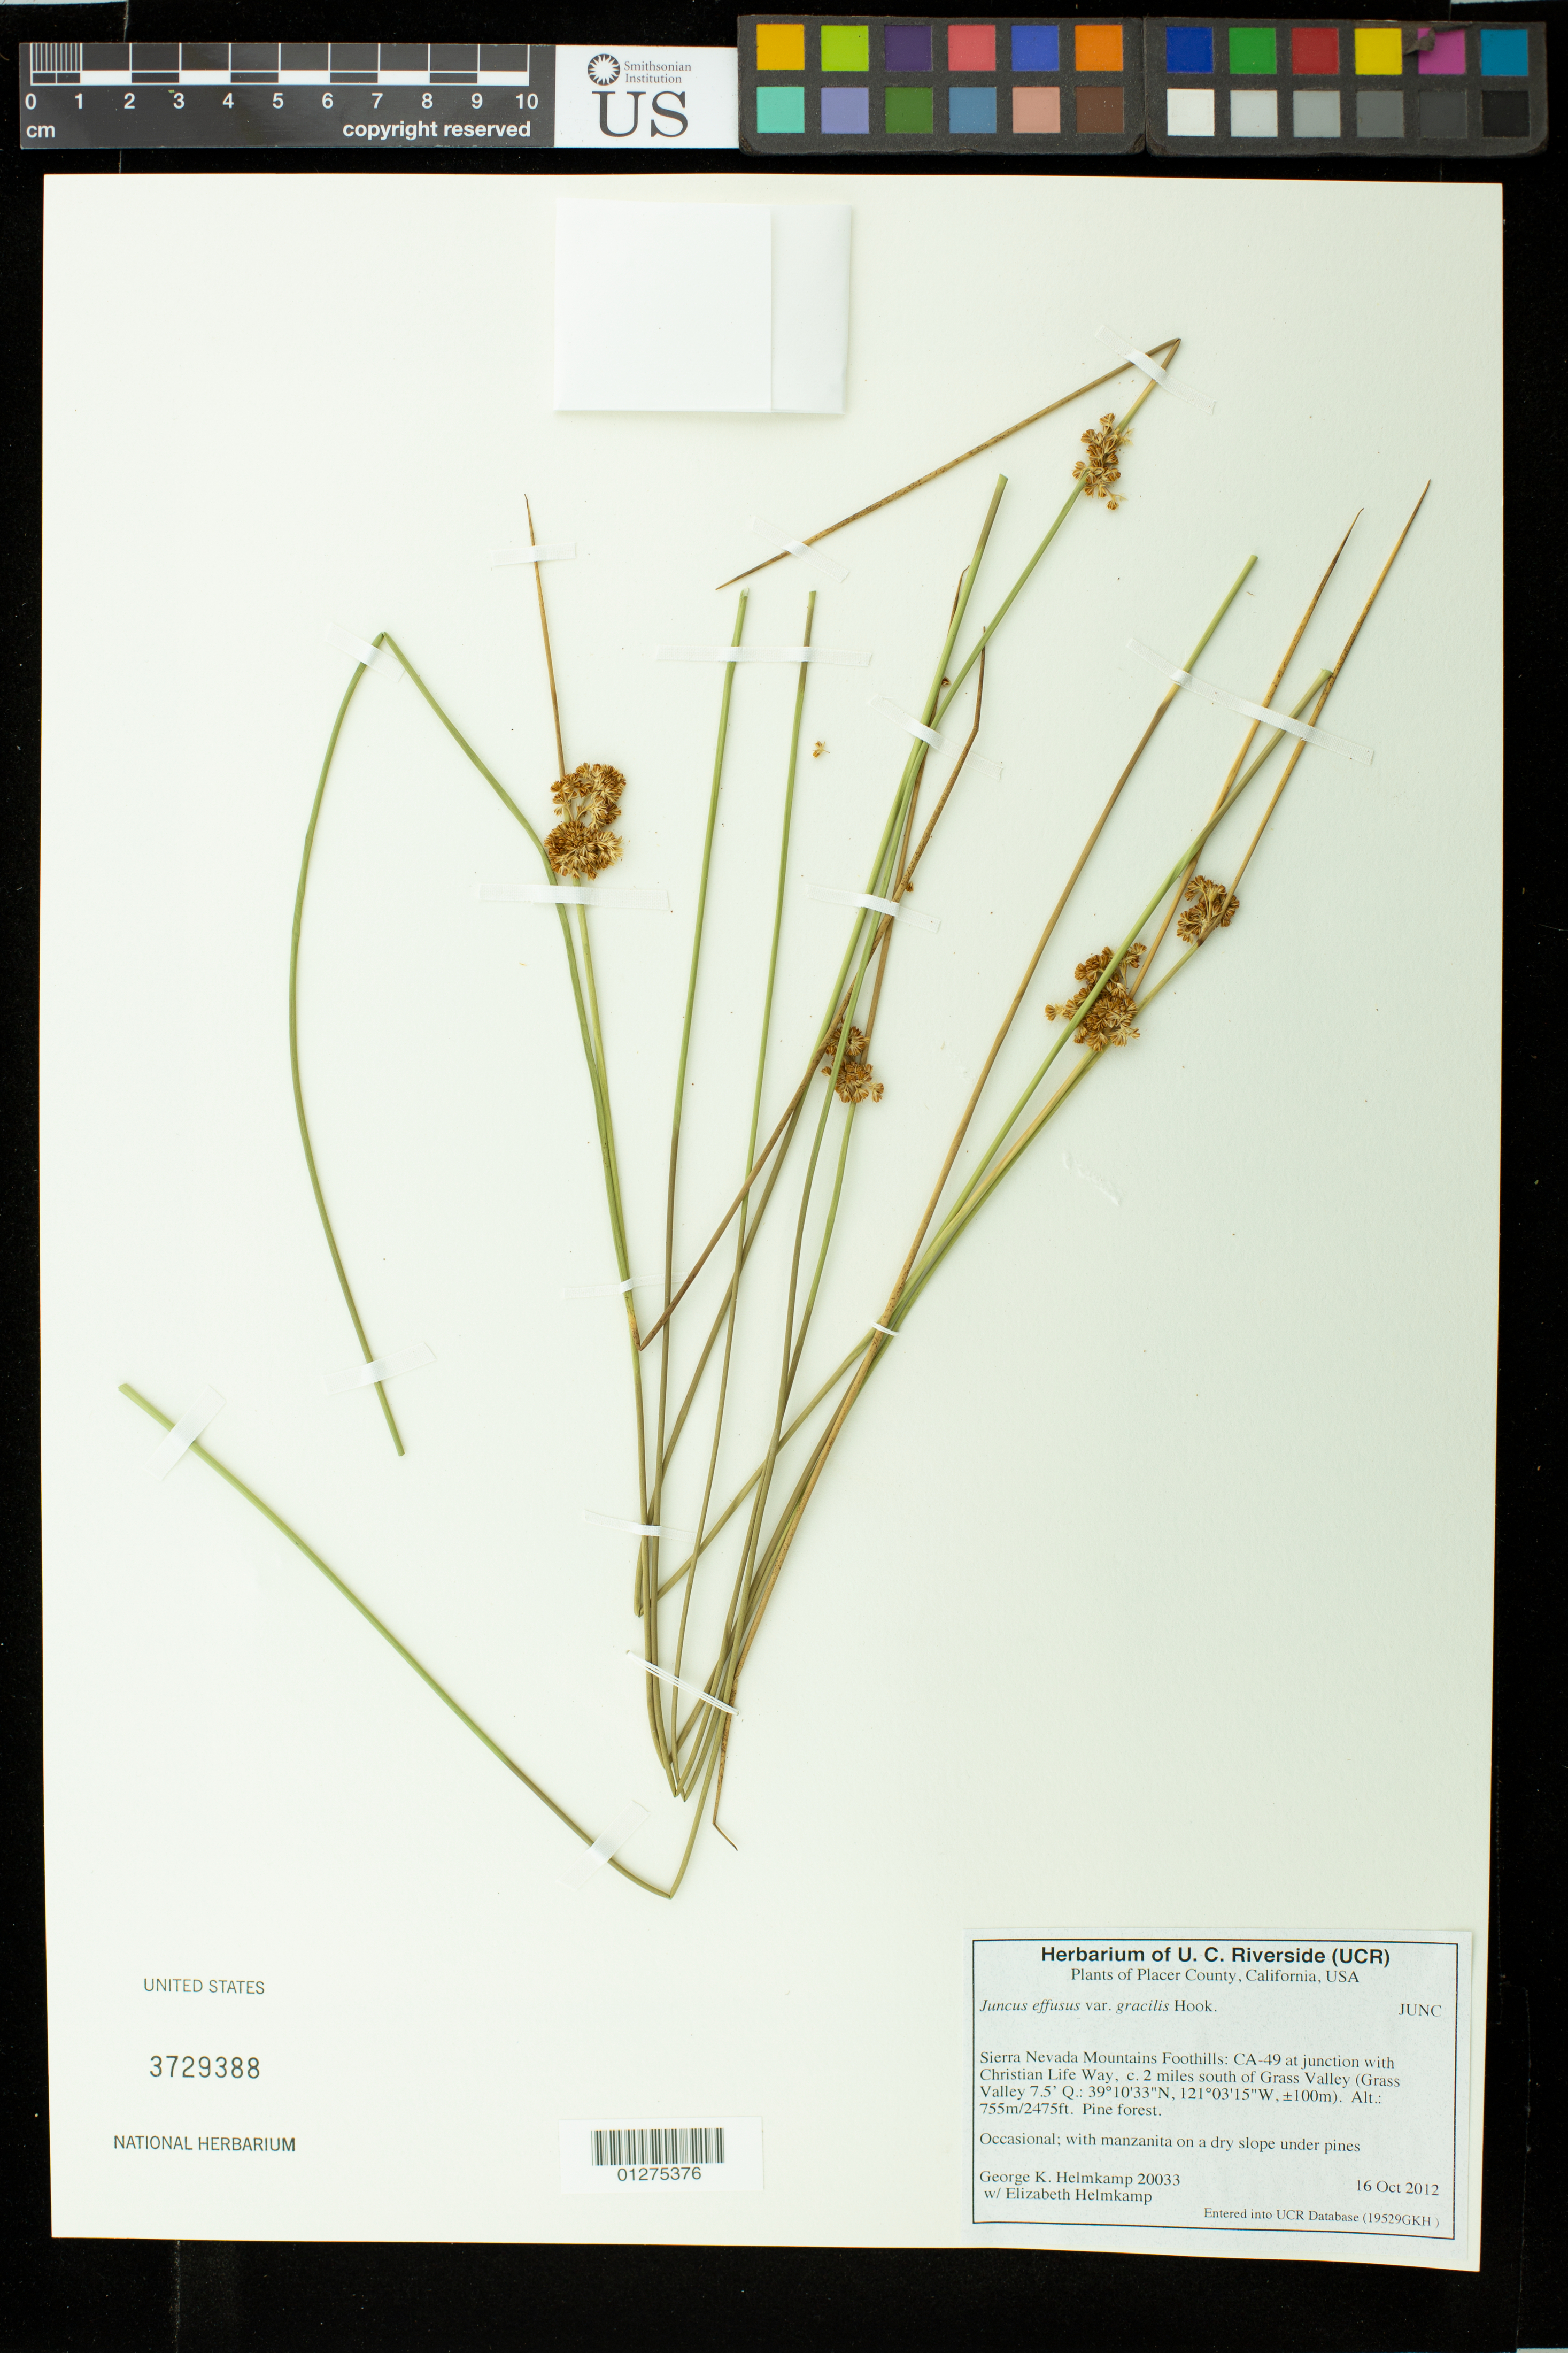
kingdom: Plantae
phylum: Tracheophyta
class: Liliopsida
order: Poales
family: Juncaceae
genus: Juncus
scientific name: Juncus laccatus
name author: Zika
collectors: G. Helmkamp, E. Helmkamp & A. Barnes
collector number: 20033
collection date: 2012-10-16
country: United States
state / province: California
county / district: Placer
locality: Sierra Nevada Mountains Foothills: CA-49 at junction with Christian Life Way, c. 2 miles south of Grass Valley (Grass Valley 7.5'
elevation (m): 755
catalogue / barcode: US 3729388